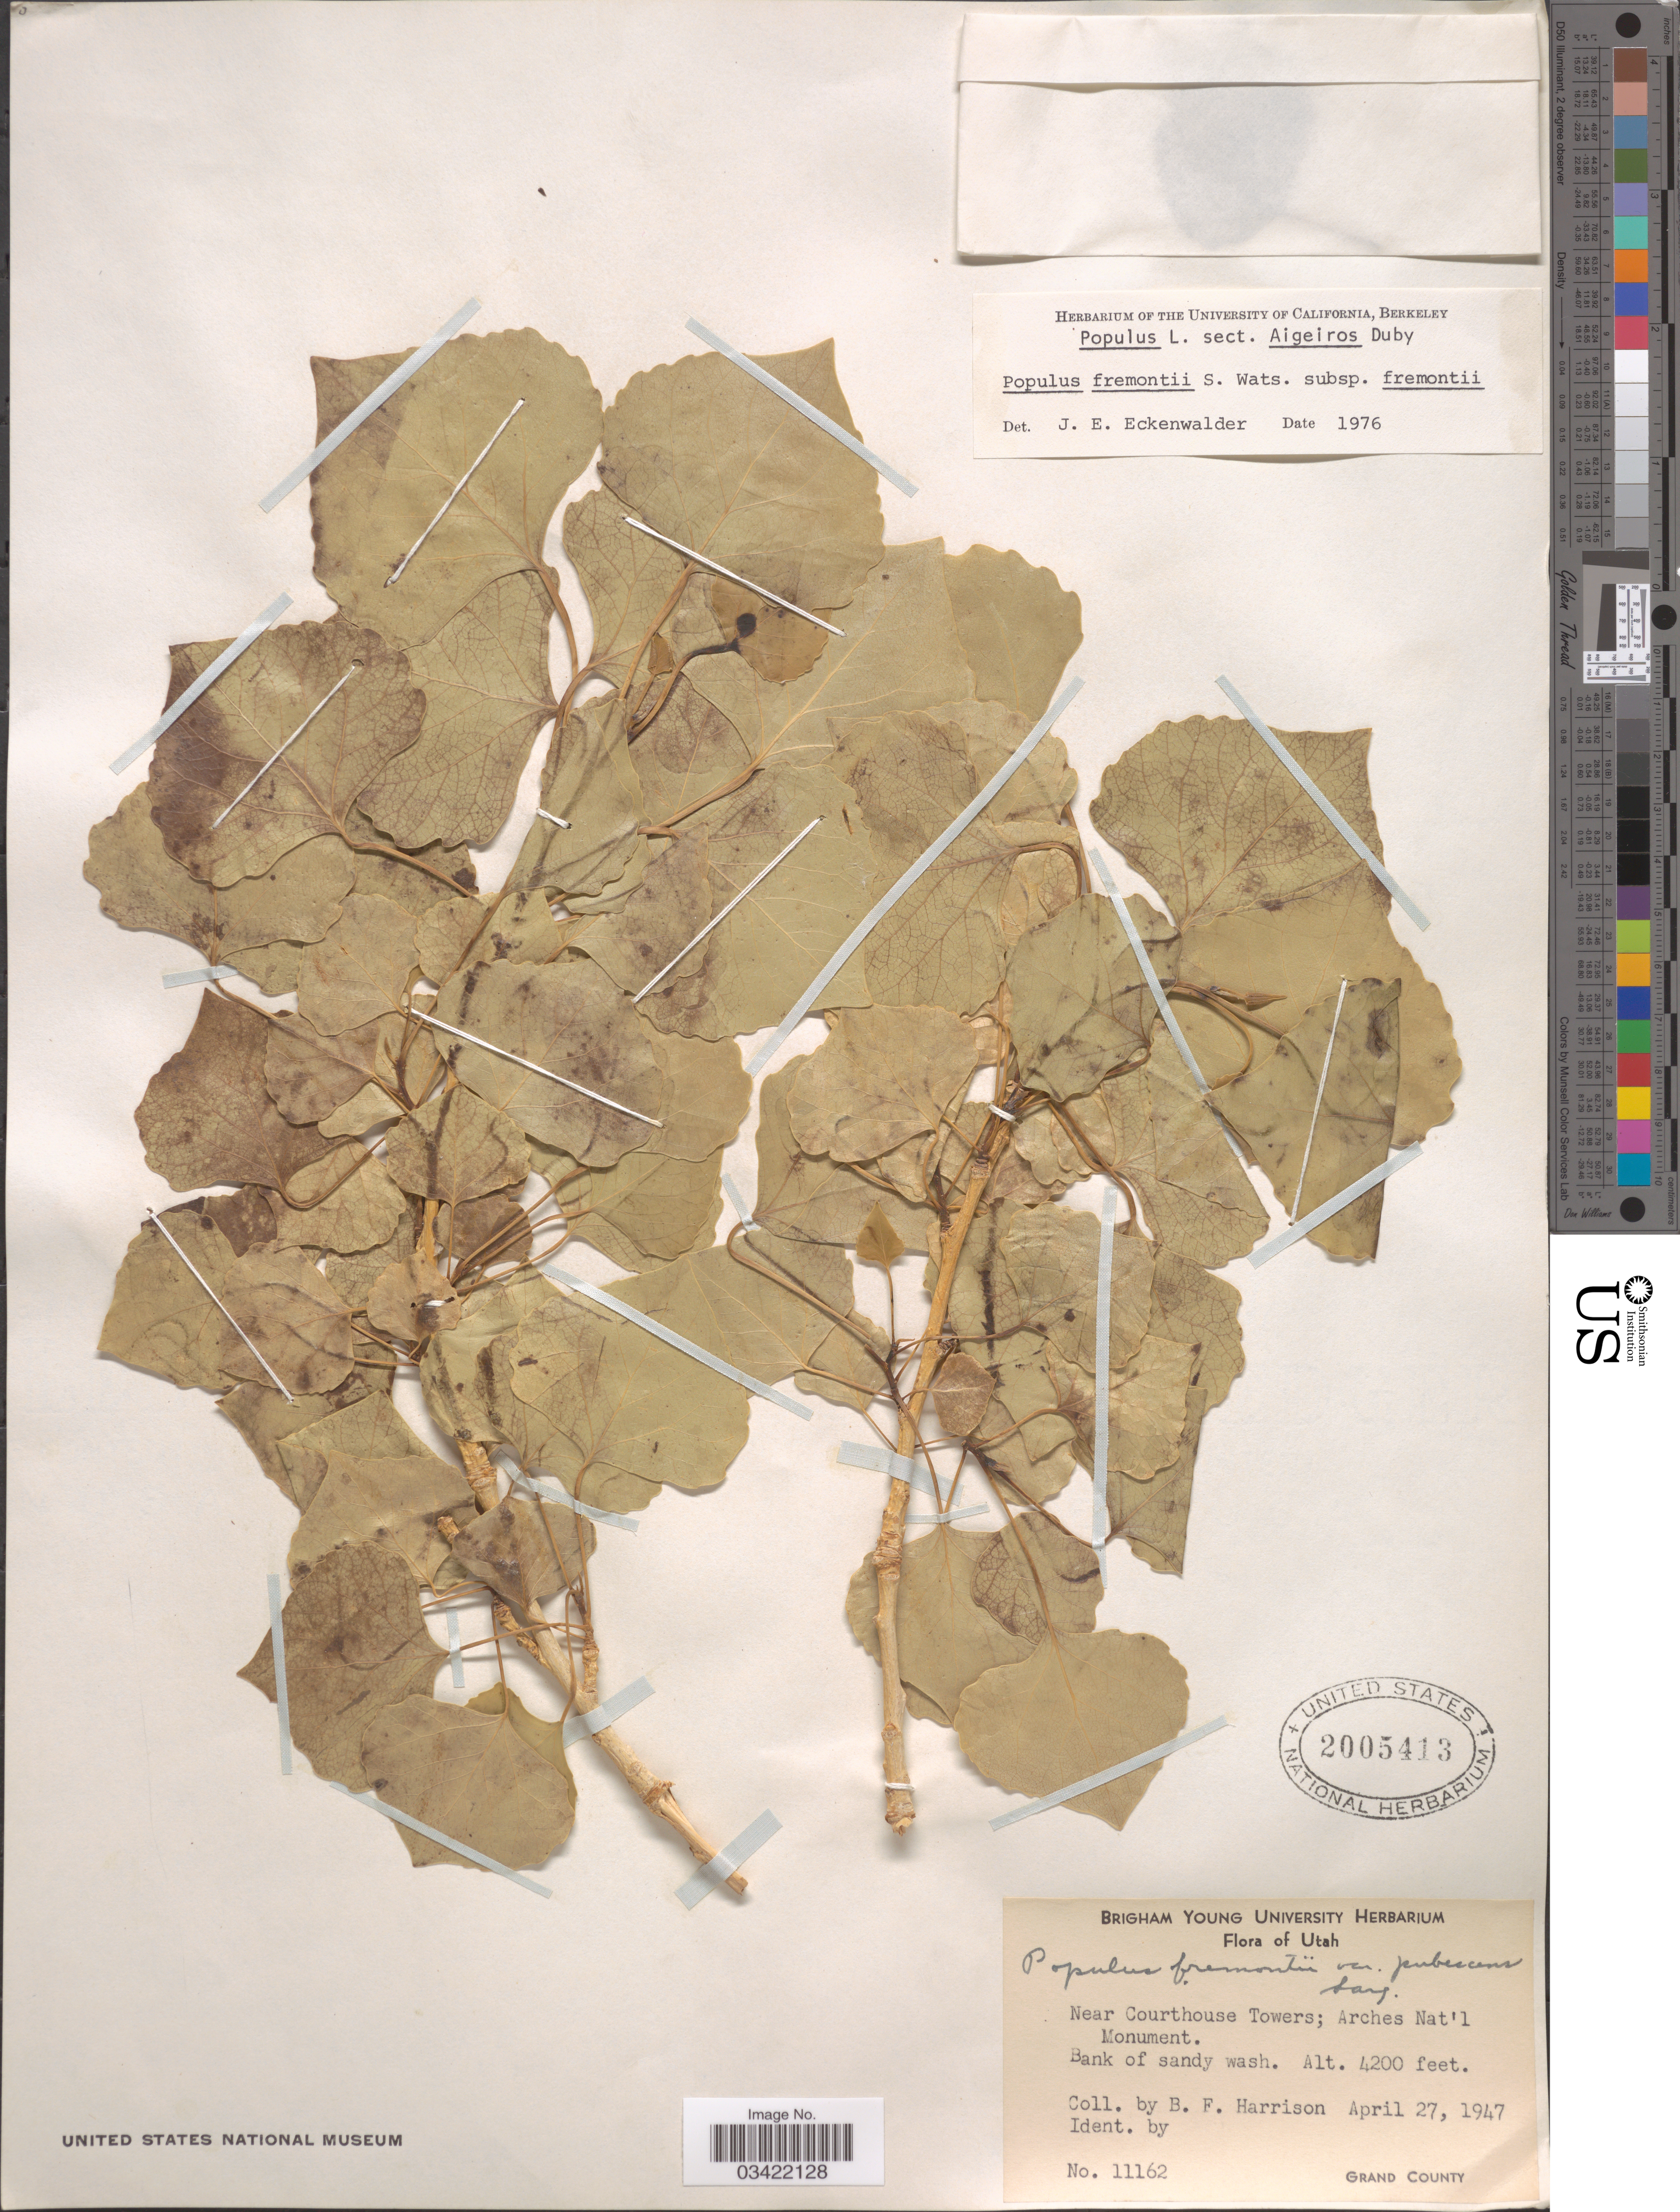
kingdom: Plantae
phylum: Tracheophyta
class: Magnoliopsida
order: Malpighiales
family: Salicaceae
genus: Populus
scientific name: Populus fremontii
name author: S. Watson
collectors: B. F. Harrison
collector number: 11162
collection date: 1947-04-27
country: United States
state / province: Utah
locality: Near Courthouse Towers; Arches Nat'l Monument. Grand County.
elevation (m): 1280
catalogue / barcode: US 2005413